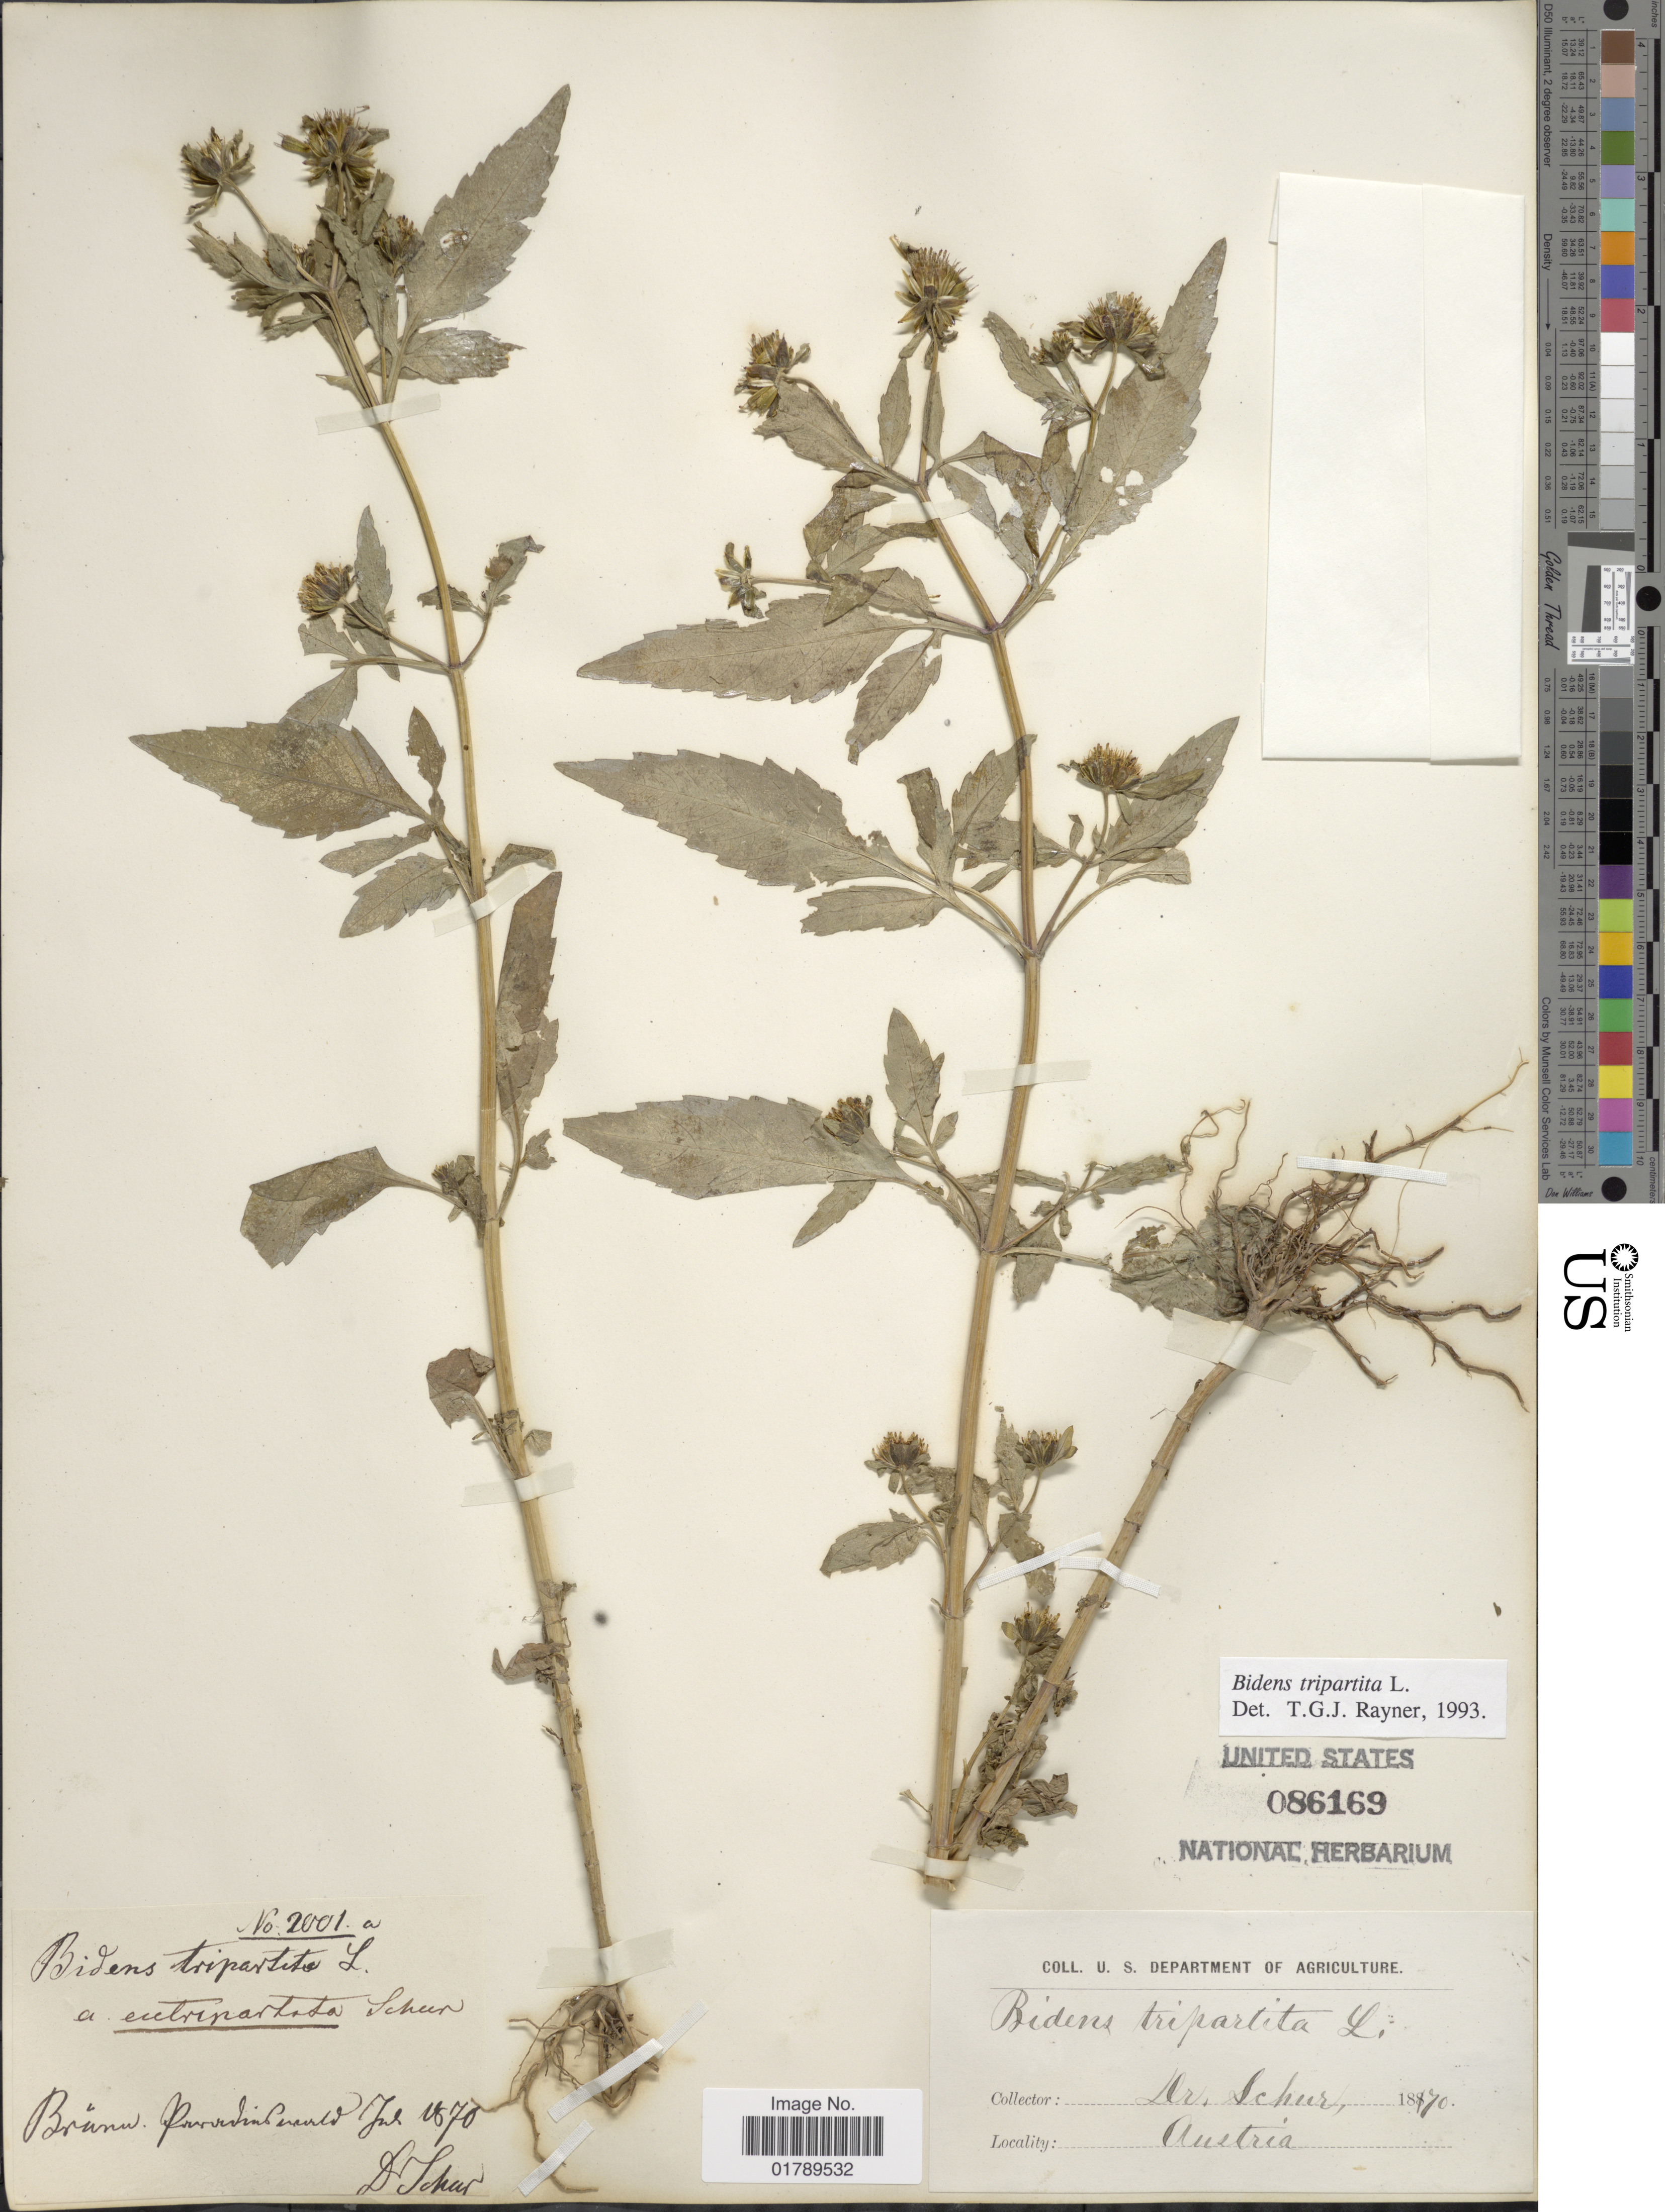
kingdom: Plantae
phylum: Tracheophyta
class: Magnoliopsida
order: Asterales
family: Asteraceae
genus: Bidens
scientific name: Bidens tripartita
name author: L.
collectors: Schur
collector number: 2001a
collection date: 1870-07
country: Austria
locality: Brunn [illegible text] Austria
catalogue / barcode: US 86169